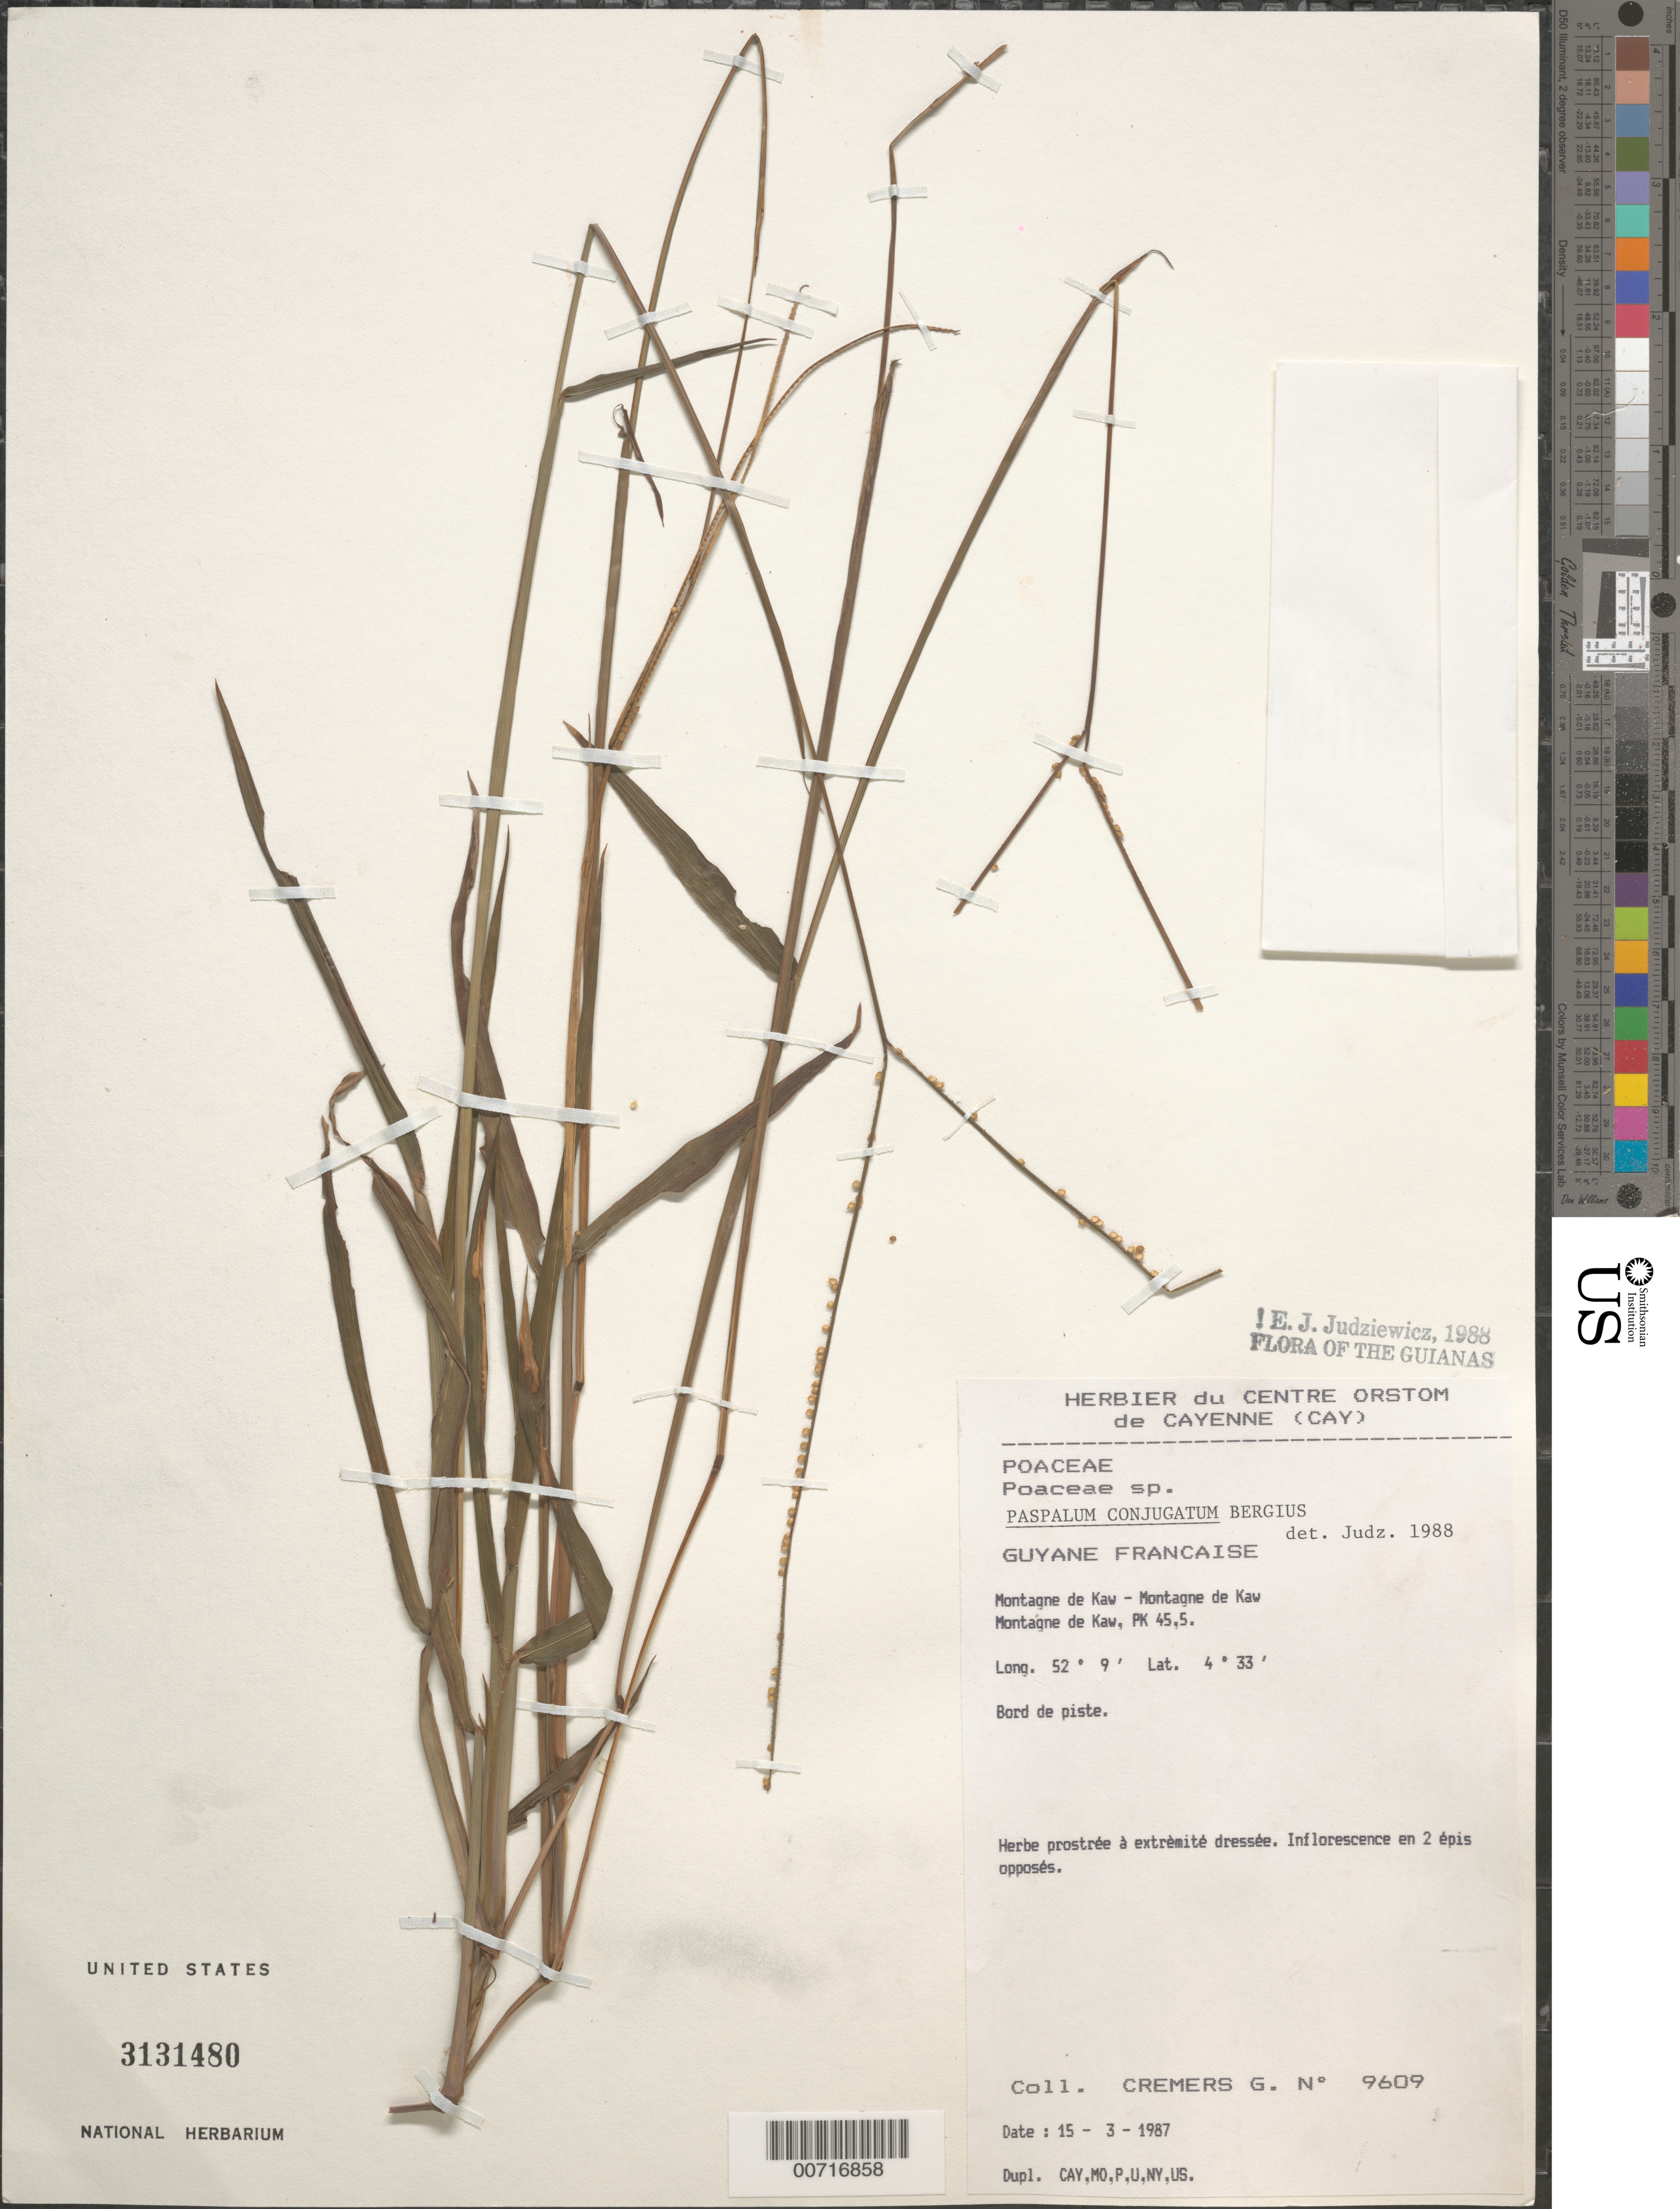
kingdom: Plantae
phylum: Tracheophyta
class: Liliopsida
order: Poales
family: Poaceae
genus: Paspalum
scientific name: Paspalum conjugatum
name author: P.J. Bergius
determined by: Judziewicz, E. J.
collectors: G. Cremers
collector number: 9609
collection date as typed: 15-Mar-87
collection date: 1987-03-15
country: French Guiana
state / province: Cayenne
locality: Cayenne, Montagne de Kaw, Pk. 45.5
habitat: Roadside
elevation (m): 75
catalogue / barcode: US 3131480